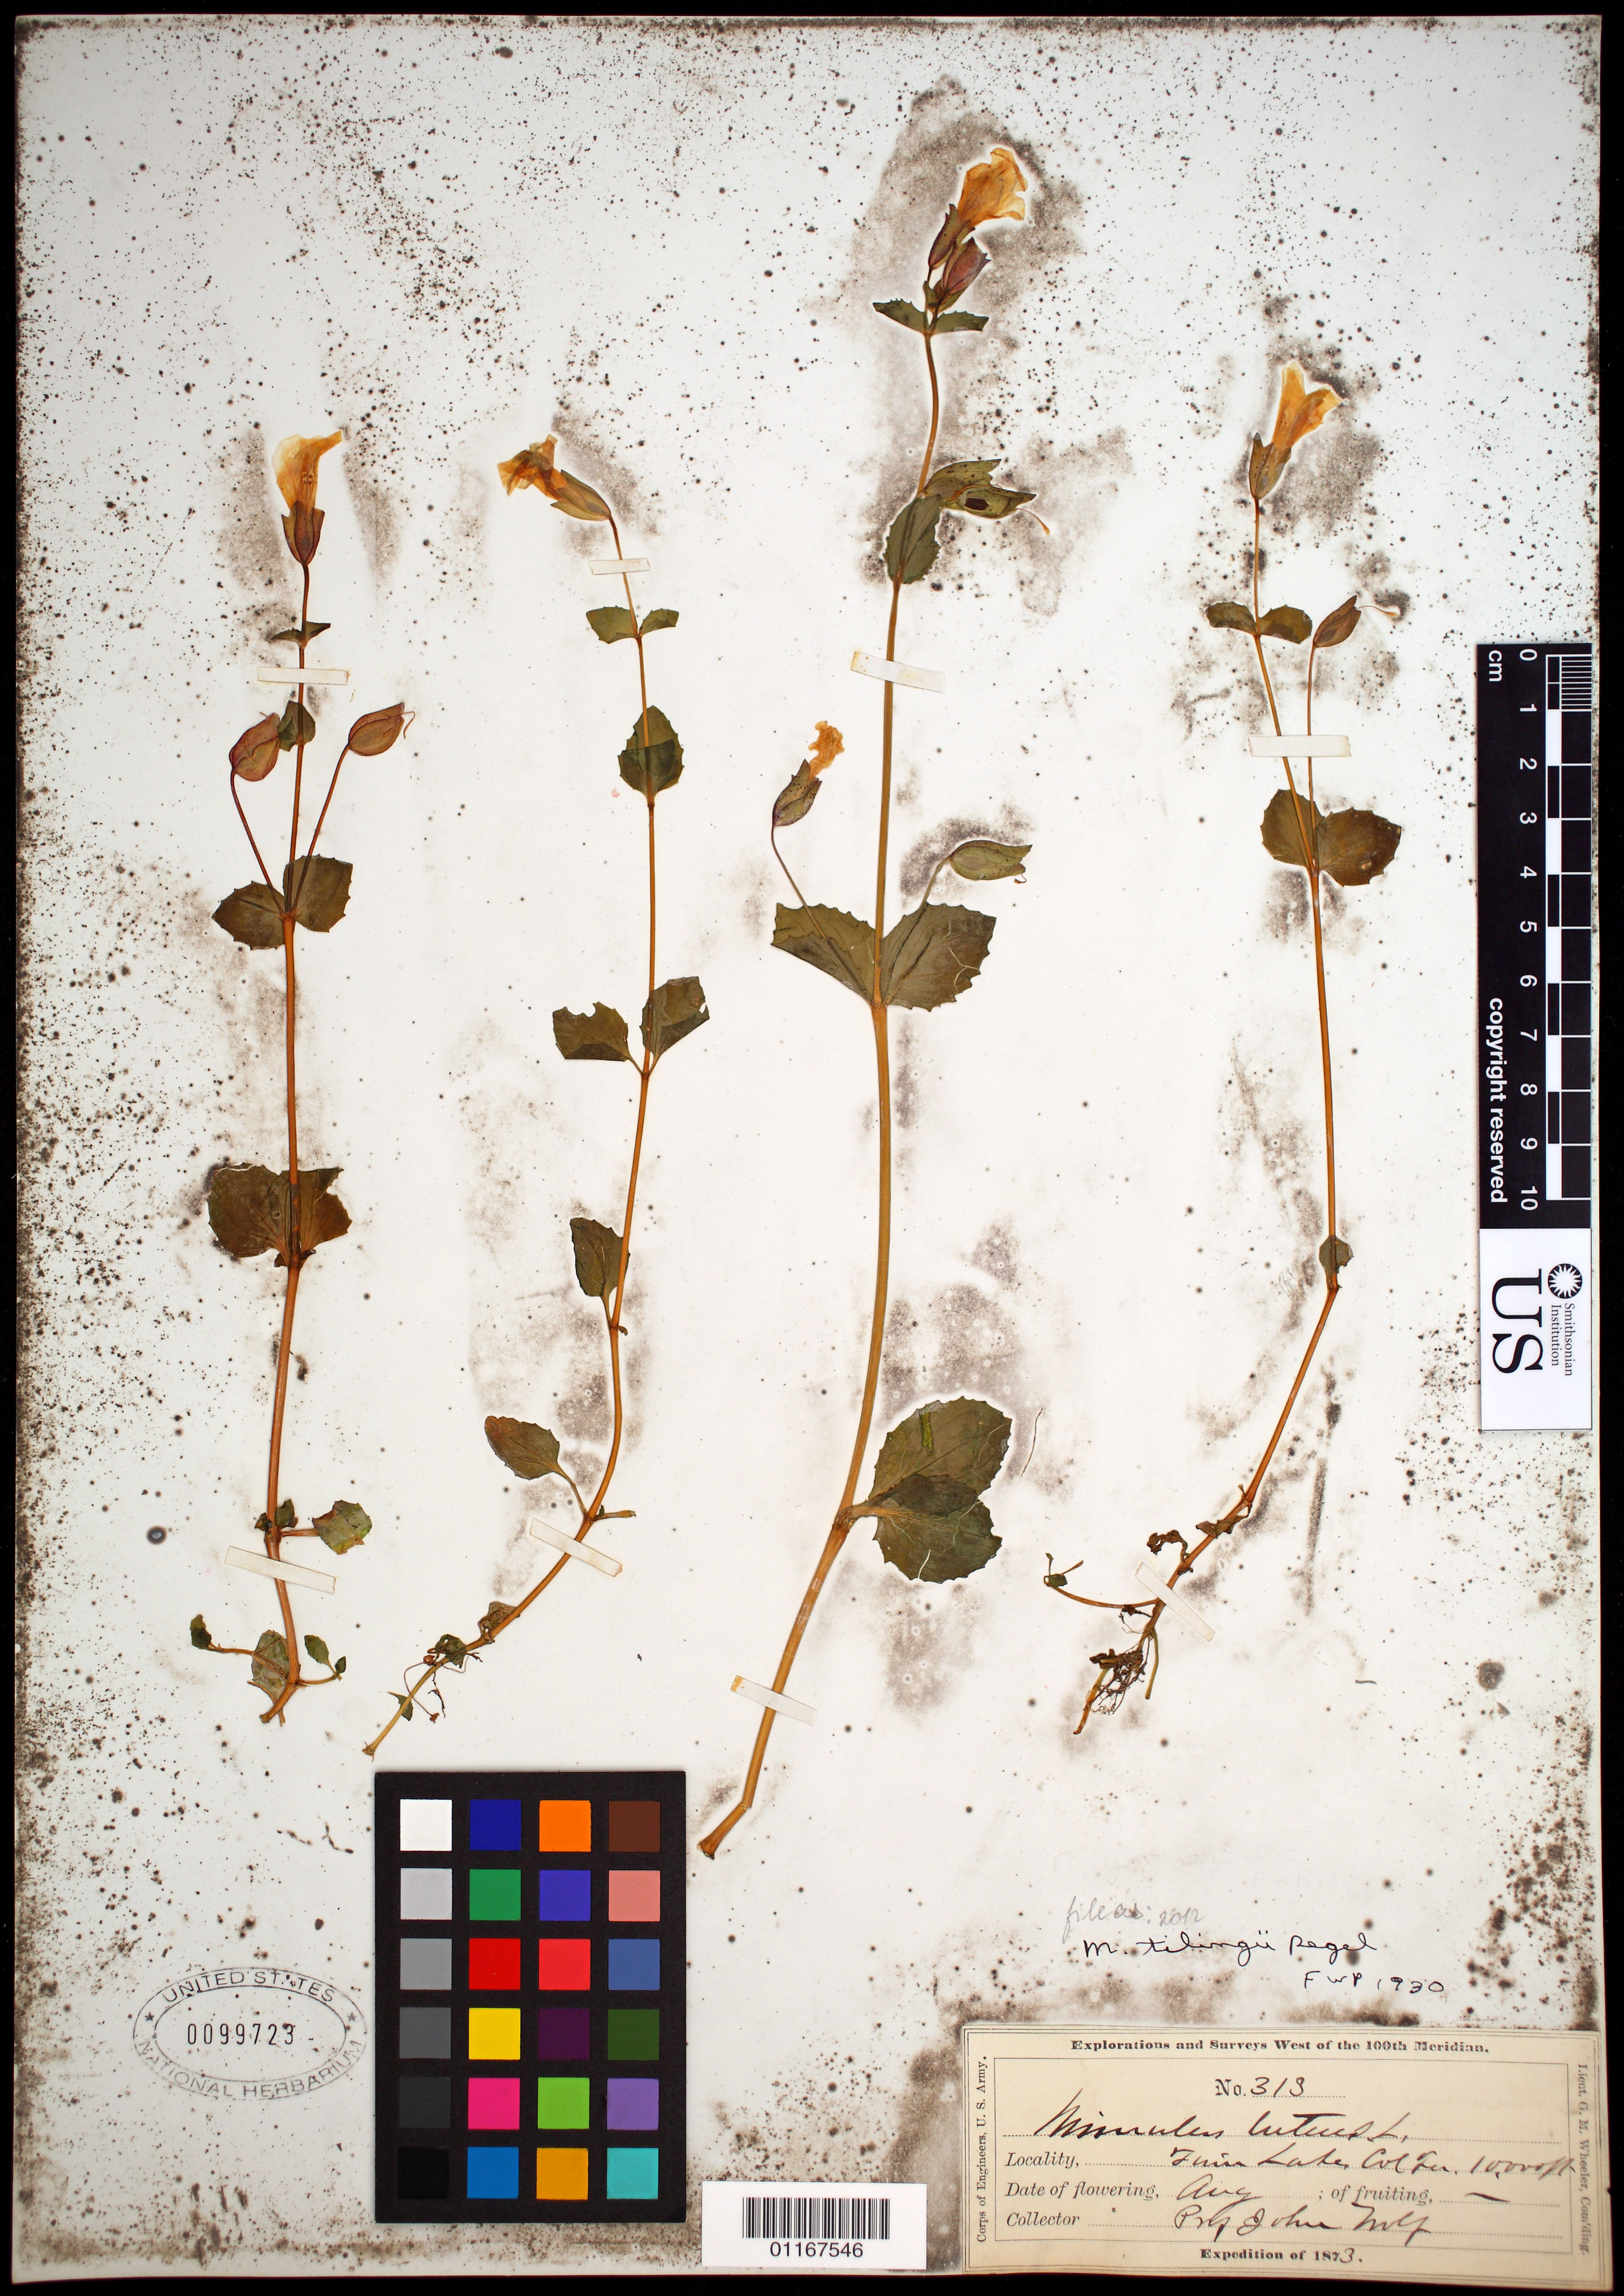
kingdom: Plantae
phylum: Tracheophyta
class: Magnoliopsida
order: Lamiales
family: Phrymaceae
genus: Mimulus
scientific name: Mimulus tilingii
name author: Regel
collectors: J. Wolf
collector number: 313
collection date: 1873-08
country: United States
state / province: Colorado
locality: Twin Lakes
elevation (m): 3048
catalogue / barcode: US 99723